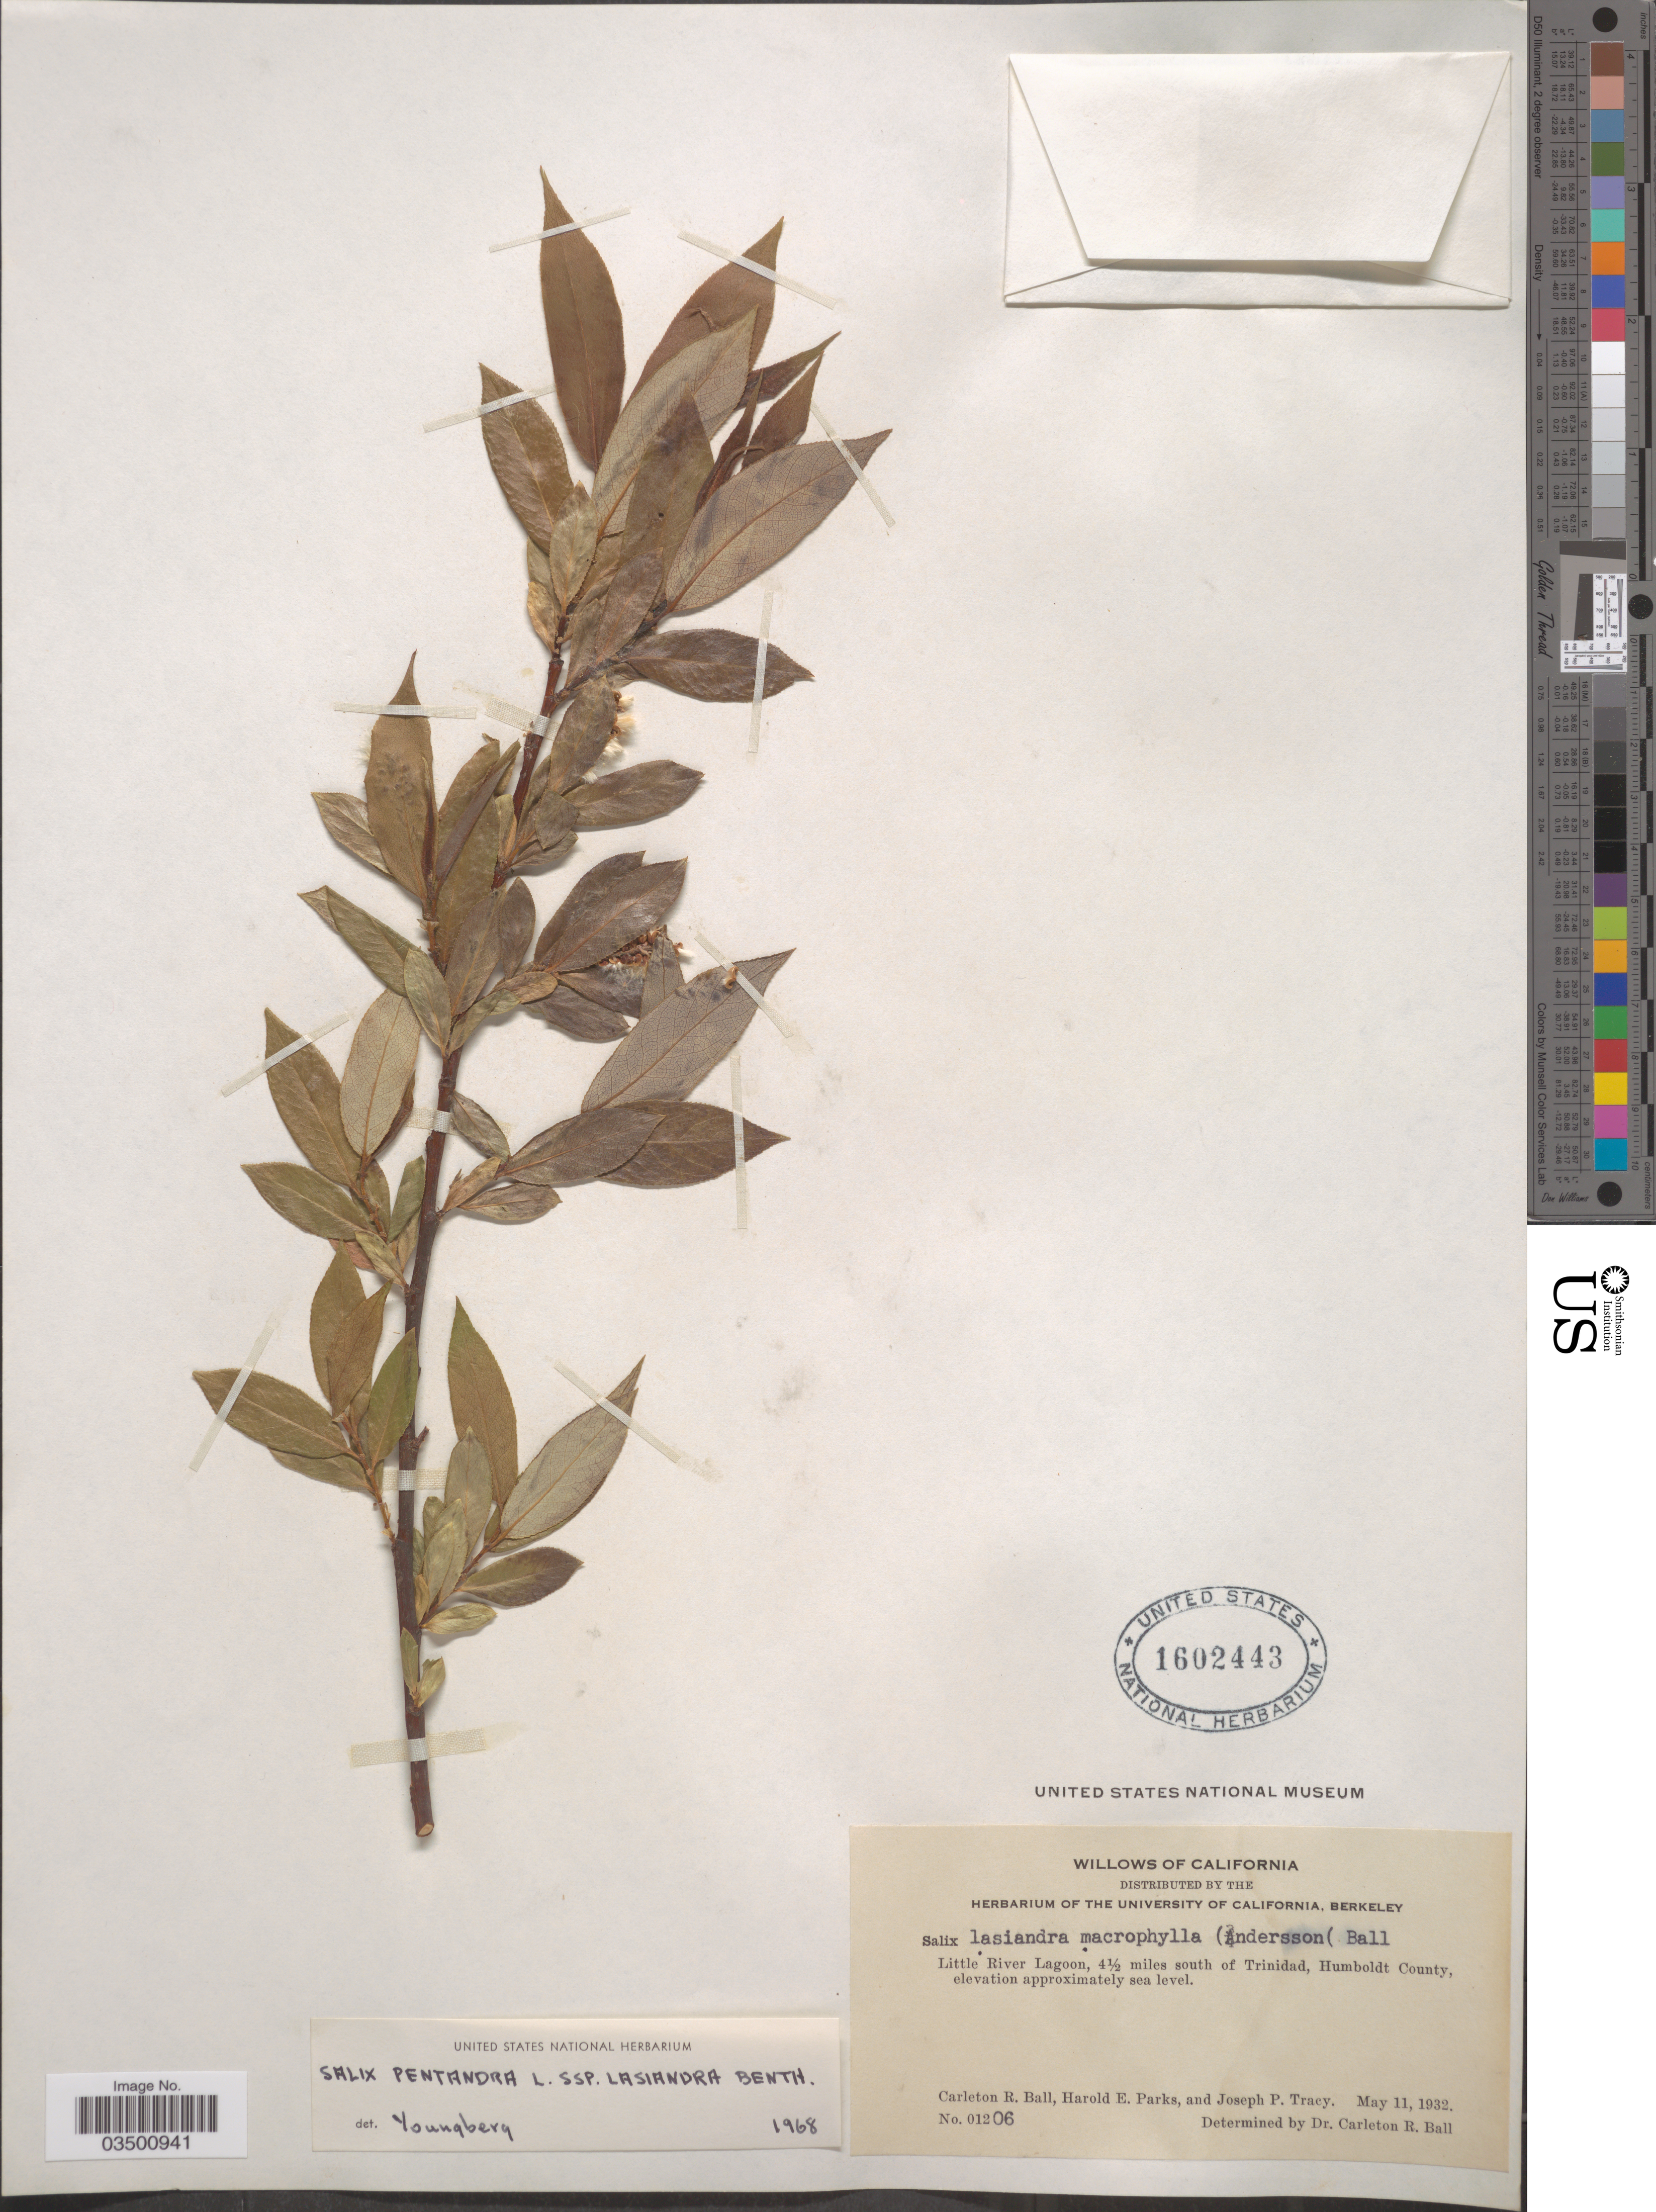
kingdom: Plantae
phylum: Tracheophyta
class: Magnoliopsida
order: Malpighiales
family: Salicaceae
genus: Salix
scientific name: Salix lasiandra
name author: Benth.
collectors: C. R. Ball, H. E. Parks & J. Tracy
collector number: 01206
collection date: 1932-05-11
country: United States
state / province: California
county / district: Humboldt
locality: Little River Lagoon, 4½ miles south of Trinidad, Humboldt County.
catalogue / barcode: US 1602443